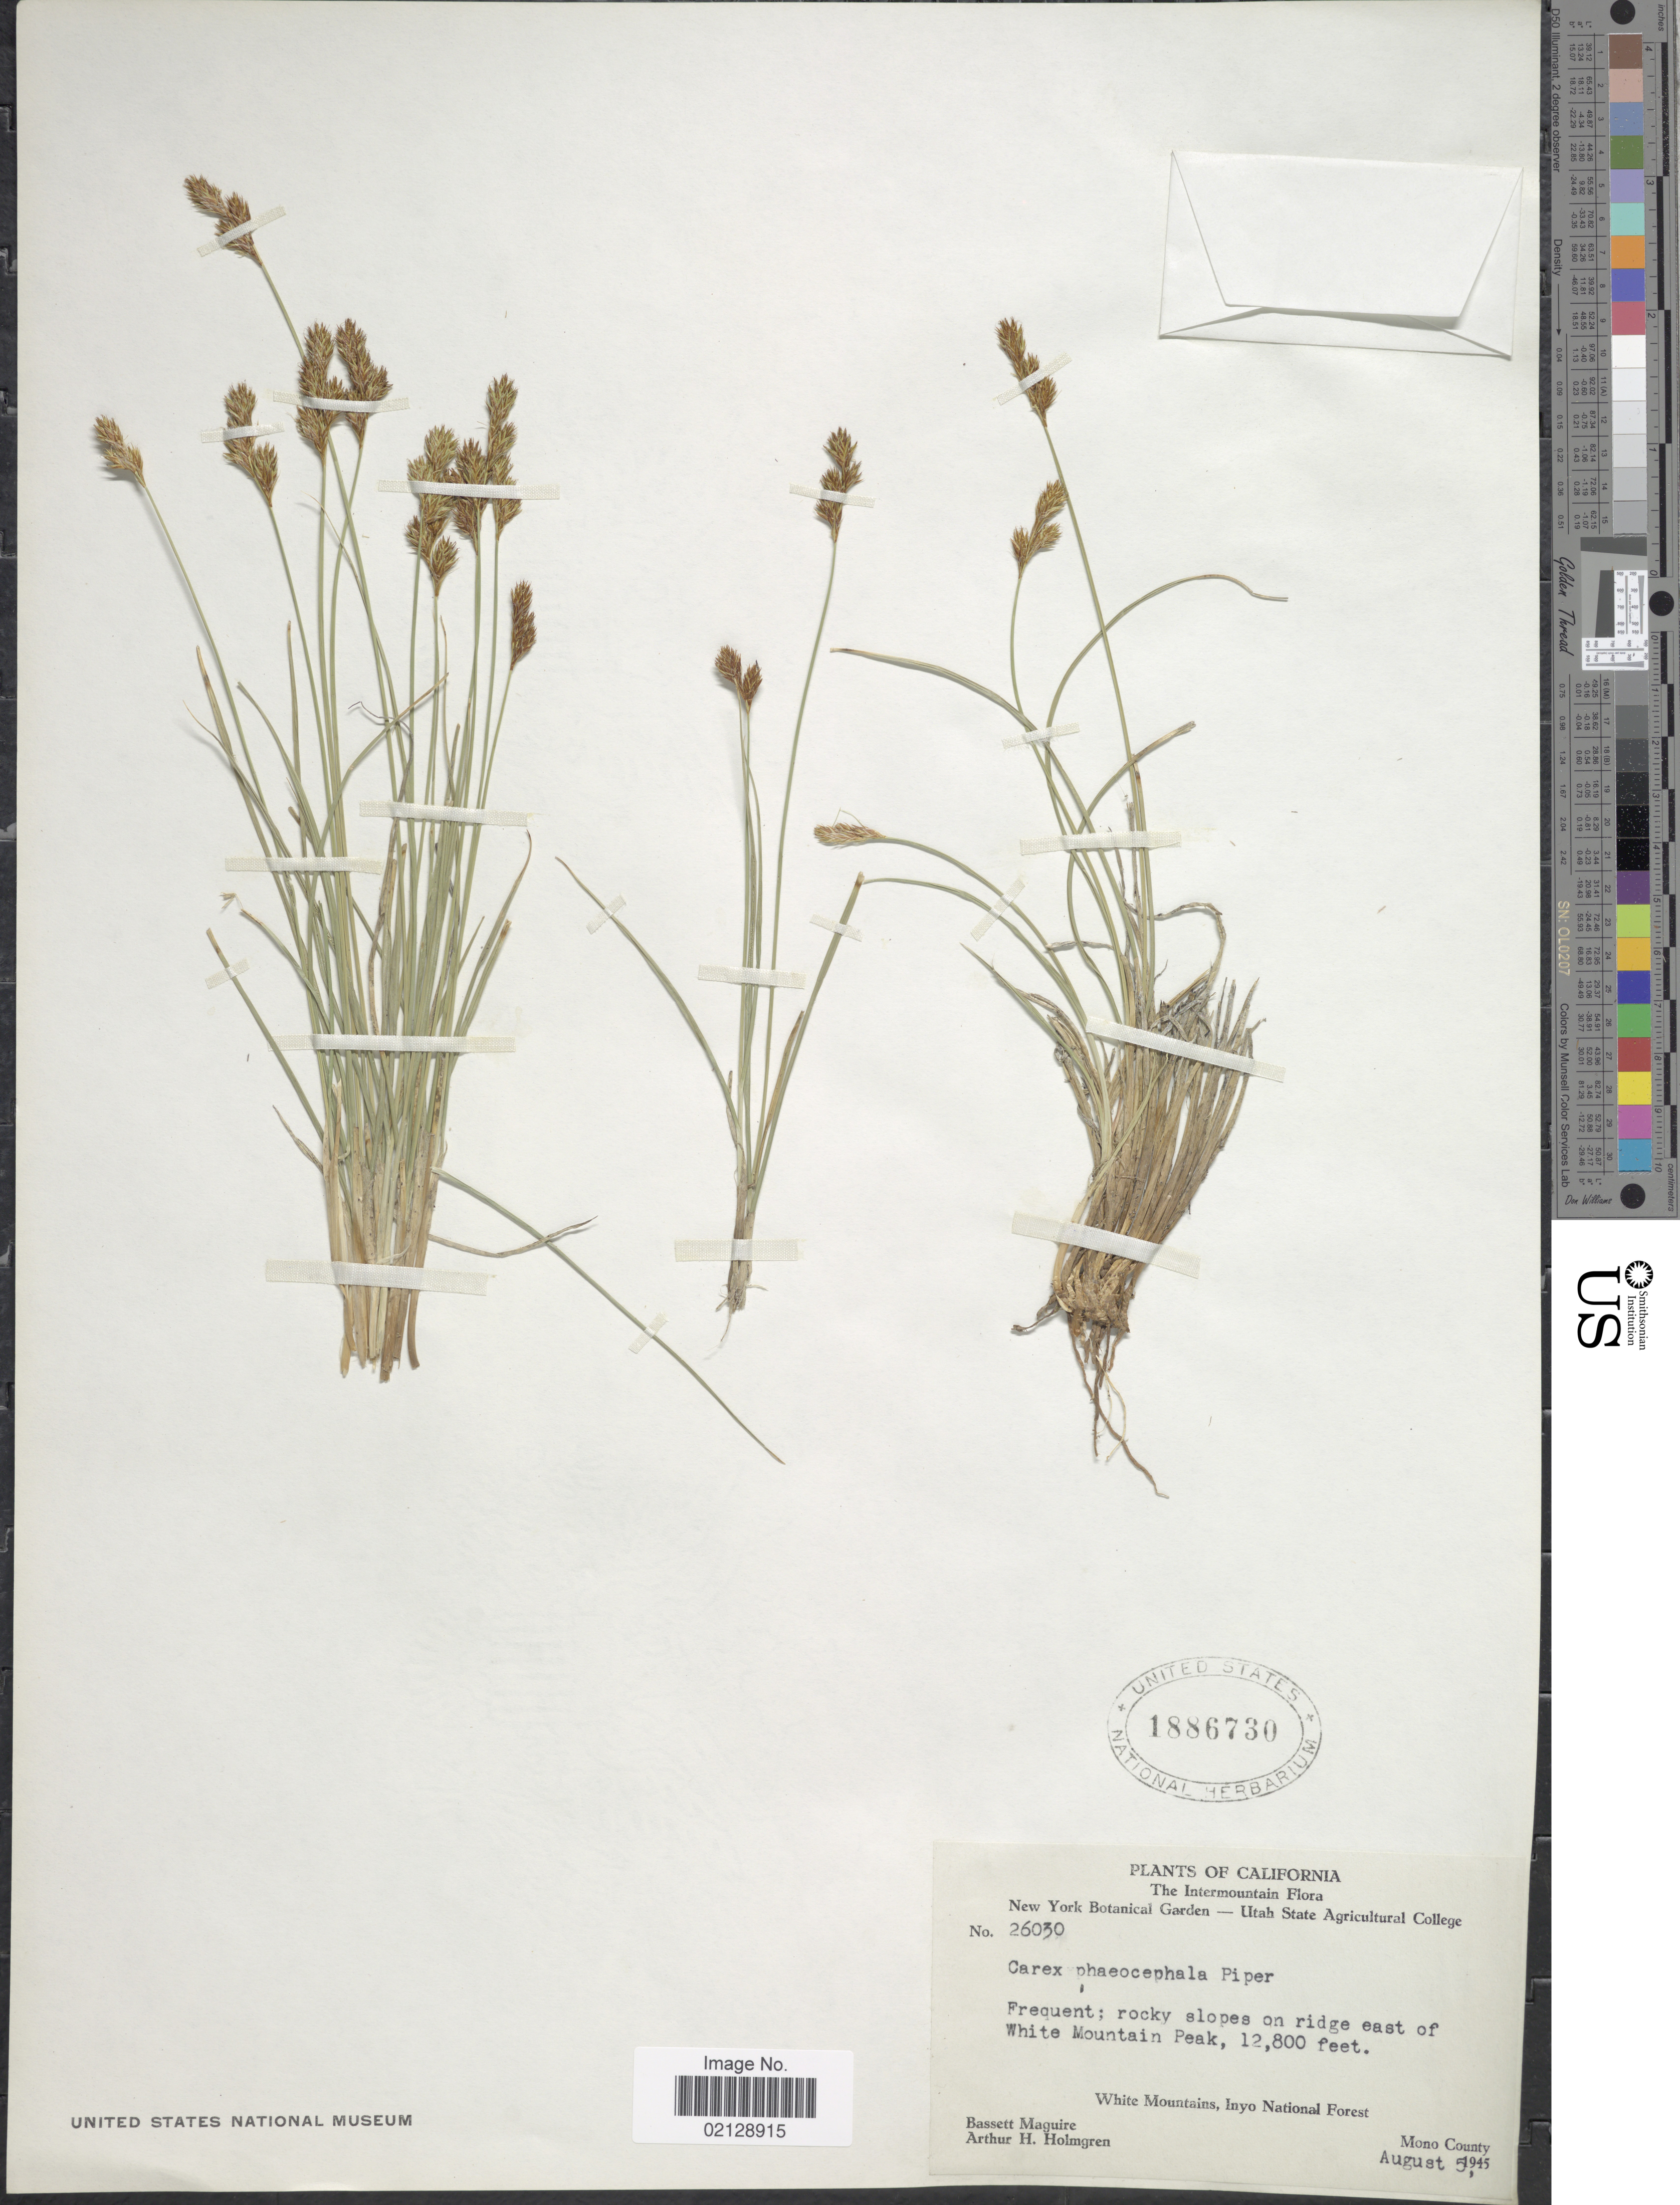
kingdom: Plantae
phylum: Tracheophyta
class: Liliopsida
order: Poales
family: Cyperaceae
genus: Carex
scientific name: Carex phaeocephala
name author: Piper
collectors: B. Maguire & A. H. Holmgren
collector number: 26030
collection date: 1945-08-05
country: United States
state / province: California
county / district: Mono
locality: The Intermountain, Rocky slopes on ridge east of White Mountain Peak, Whitemountains, Inyo National Forest, Mono County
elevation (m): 3901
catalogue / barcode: US 1886730